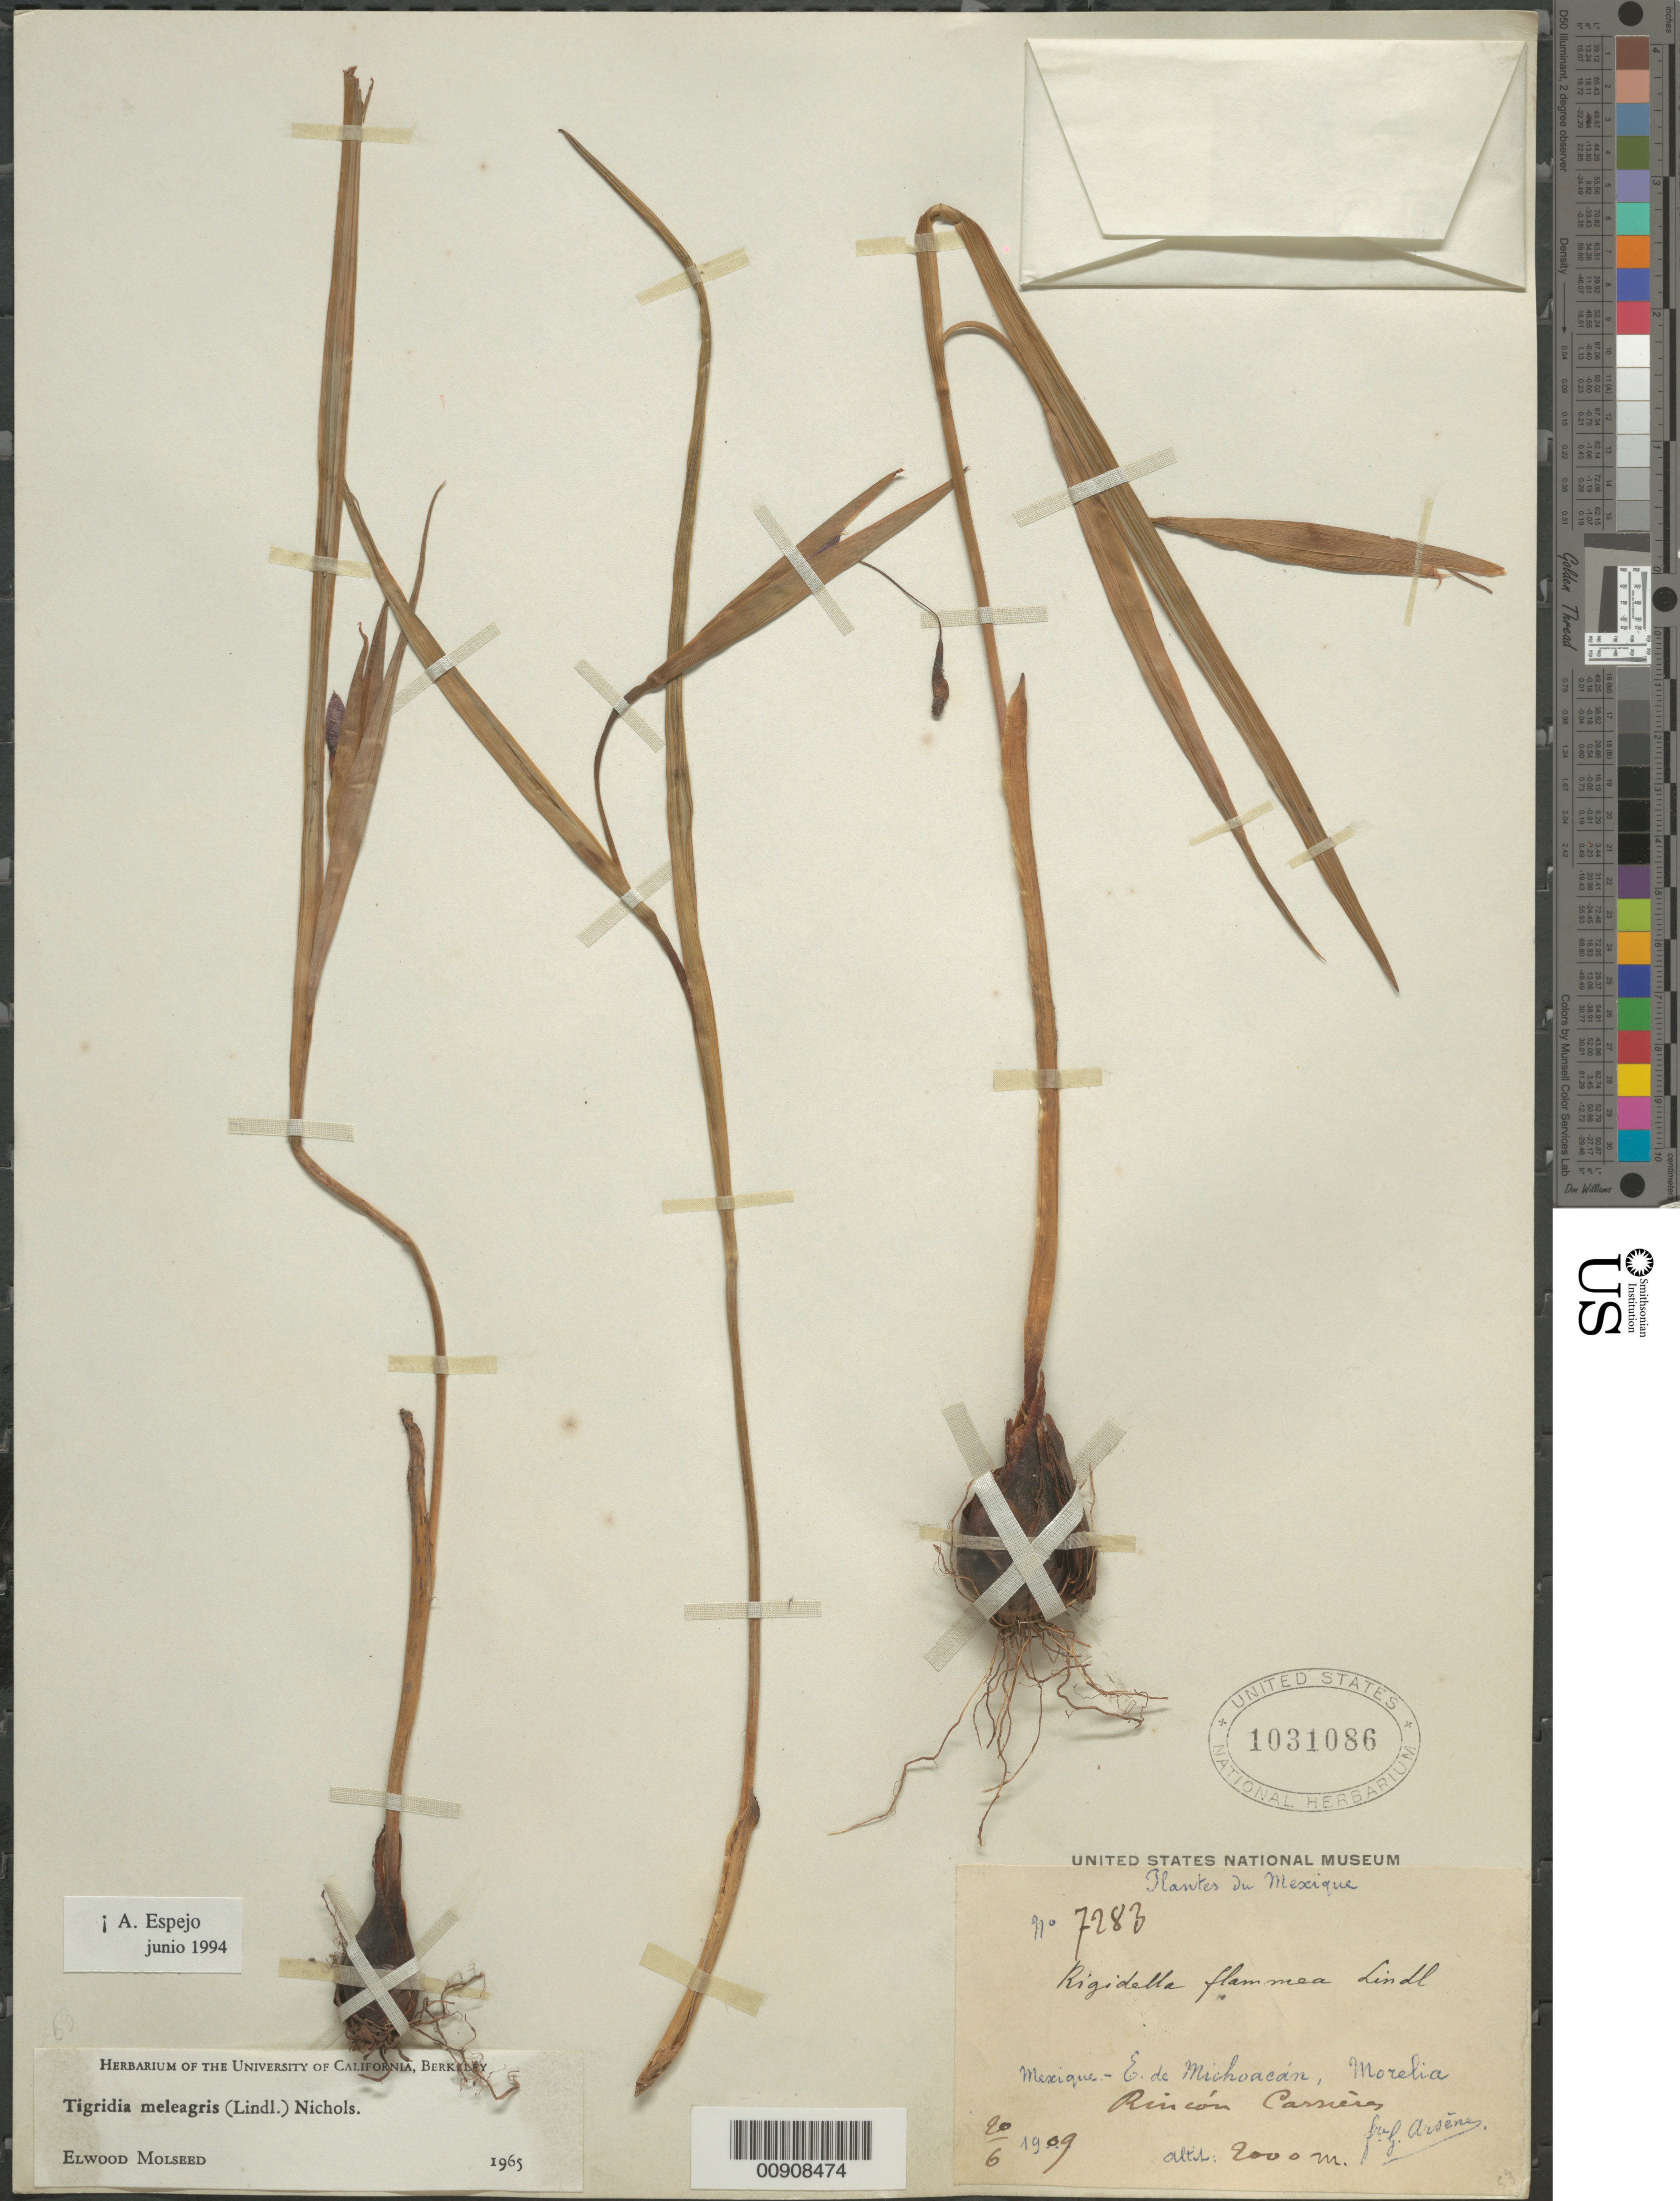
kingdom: Plantae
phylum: Tracheophyta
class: Liliopsida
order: Asparagales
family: Iridaceae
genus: Tigridia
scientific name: Tigridia meleagris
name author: (Lindl.) G. Nicholson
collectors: Bro. G. Arsène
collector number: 7283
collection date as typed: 20 Jun 1909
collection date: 1909-06-20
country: Mexico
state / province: Michoacán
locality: E. de Michoacán, Morelia, Rincón Carrieres.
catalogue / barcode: US 1031086